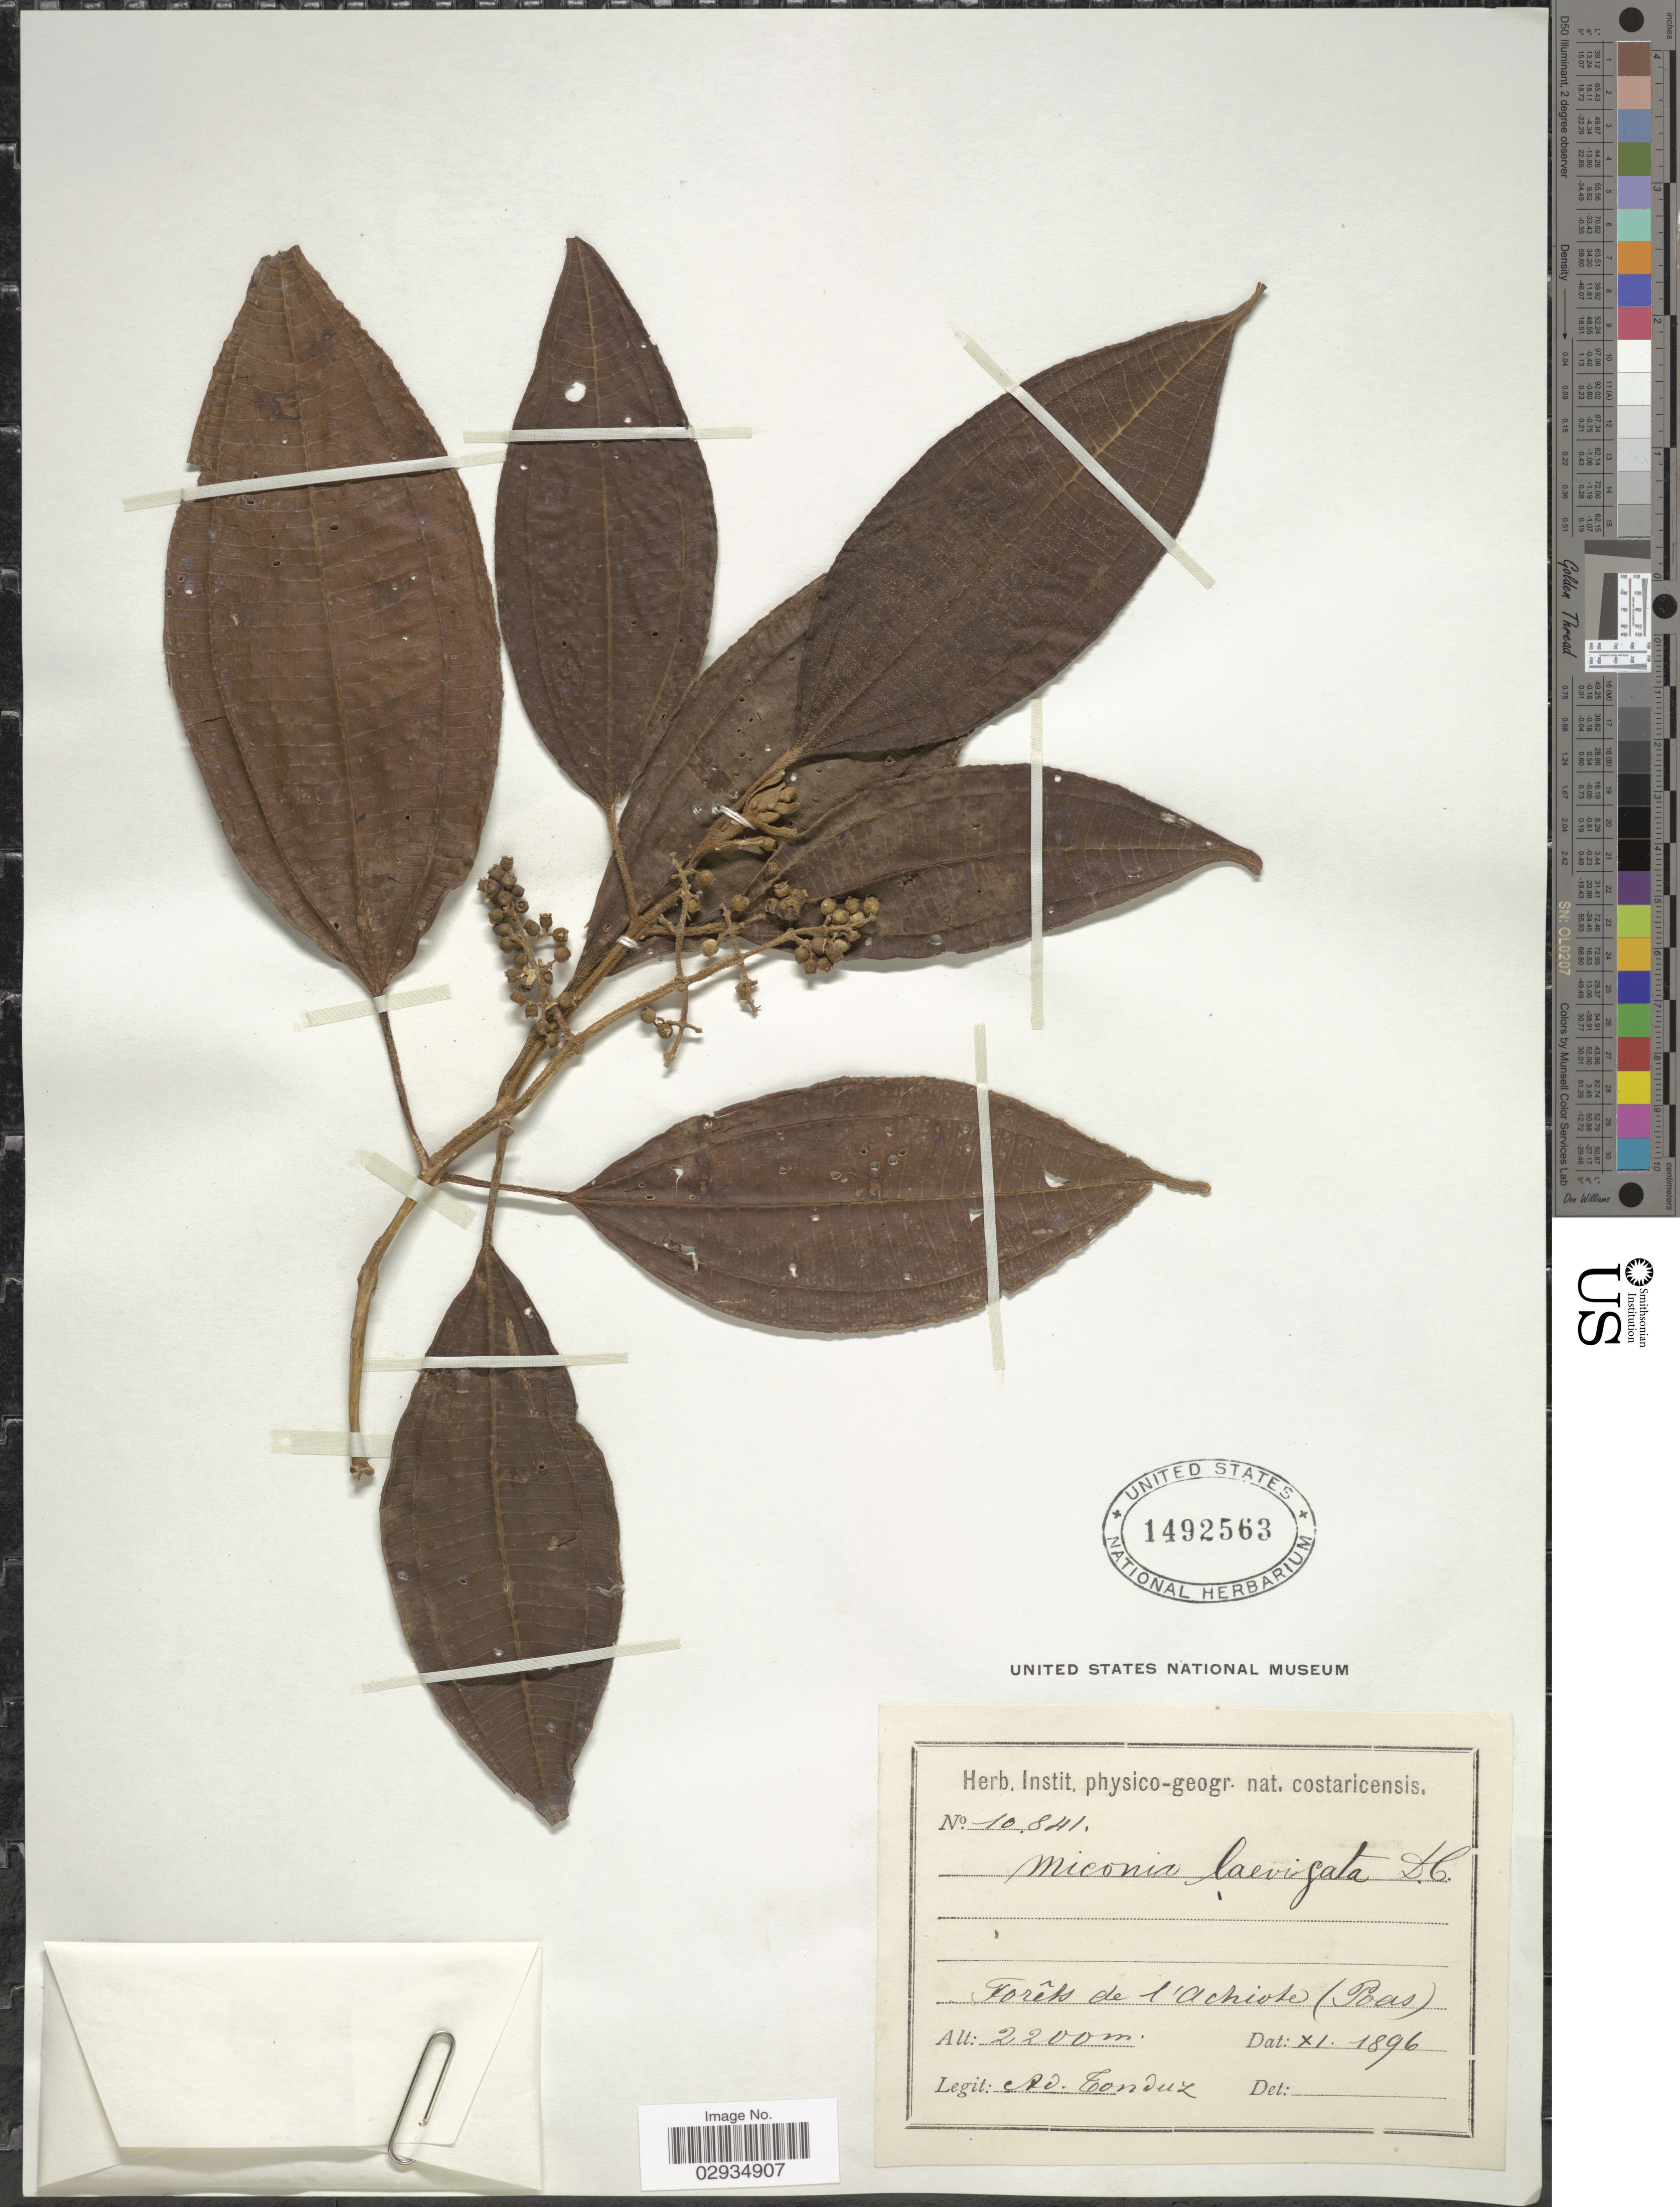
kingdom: Plantae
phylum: Tracheophyta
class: Magnoliopsida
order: Myrtales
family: Melastomataceae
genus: Miconia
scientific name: Miconia laevigata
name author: (L.) D. Don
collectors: A. Tonduz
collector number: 10841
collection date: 1896-11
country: Costa Rica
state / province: Alajuela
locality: Forêts de l'Achiote (Poas).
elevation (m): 2200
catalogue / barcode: US 1492563